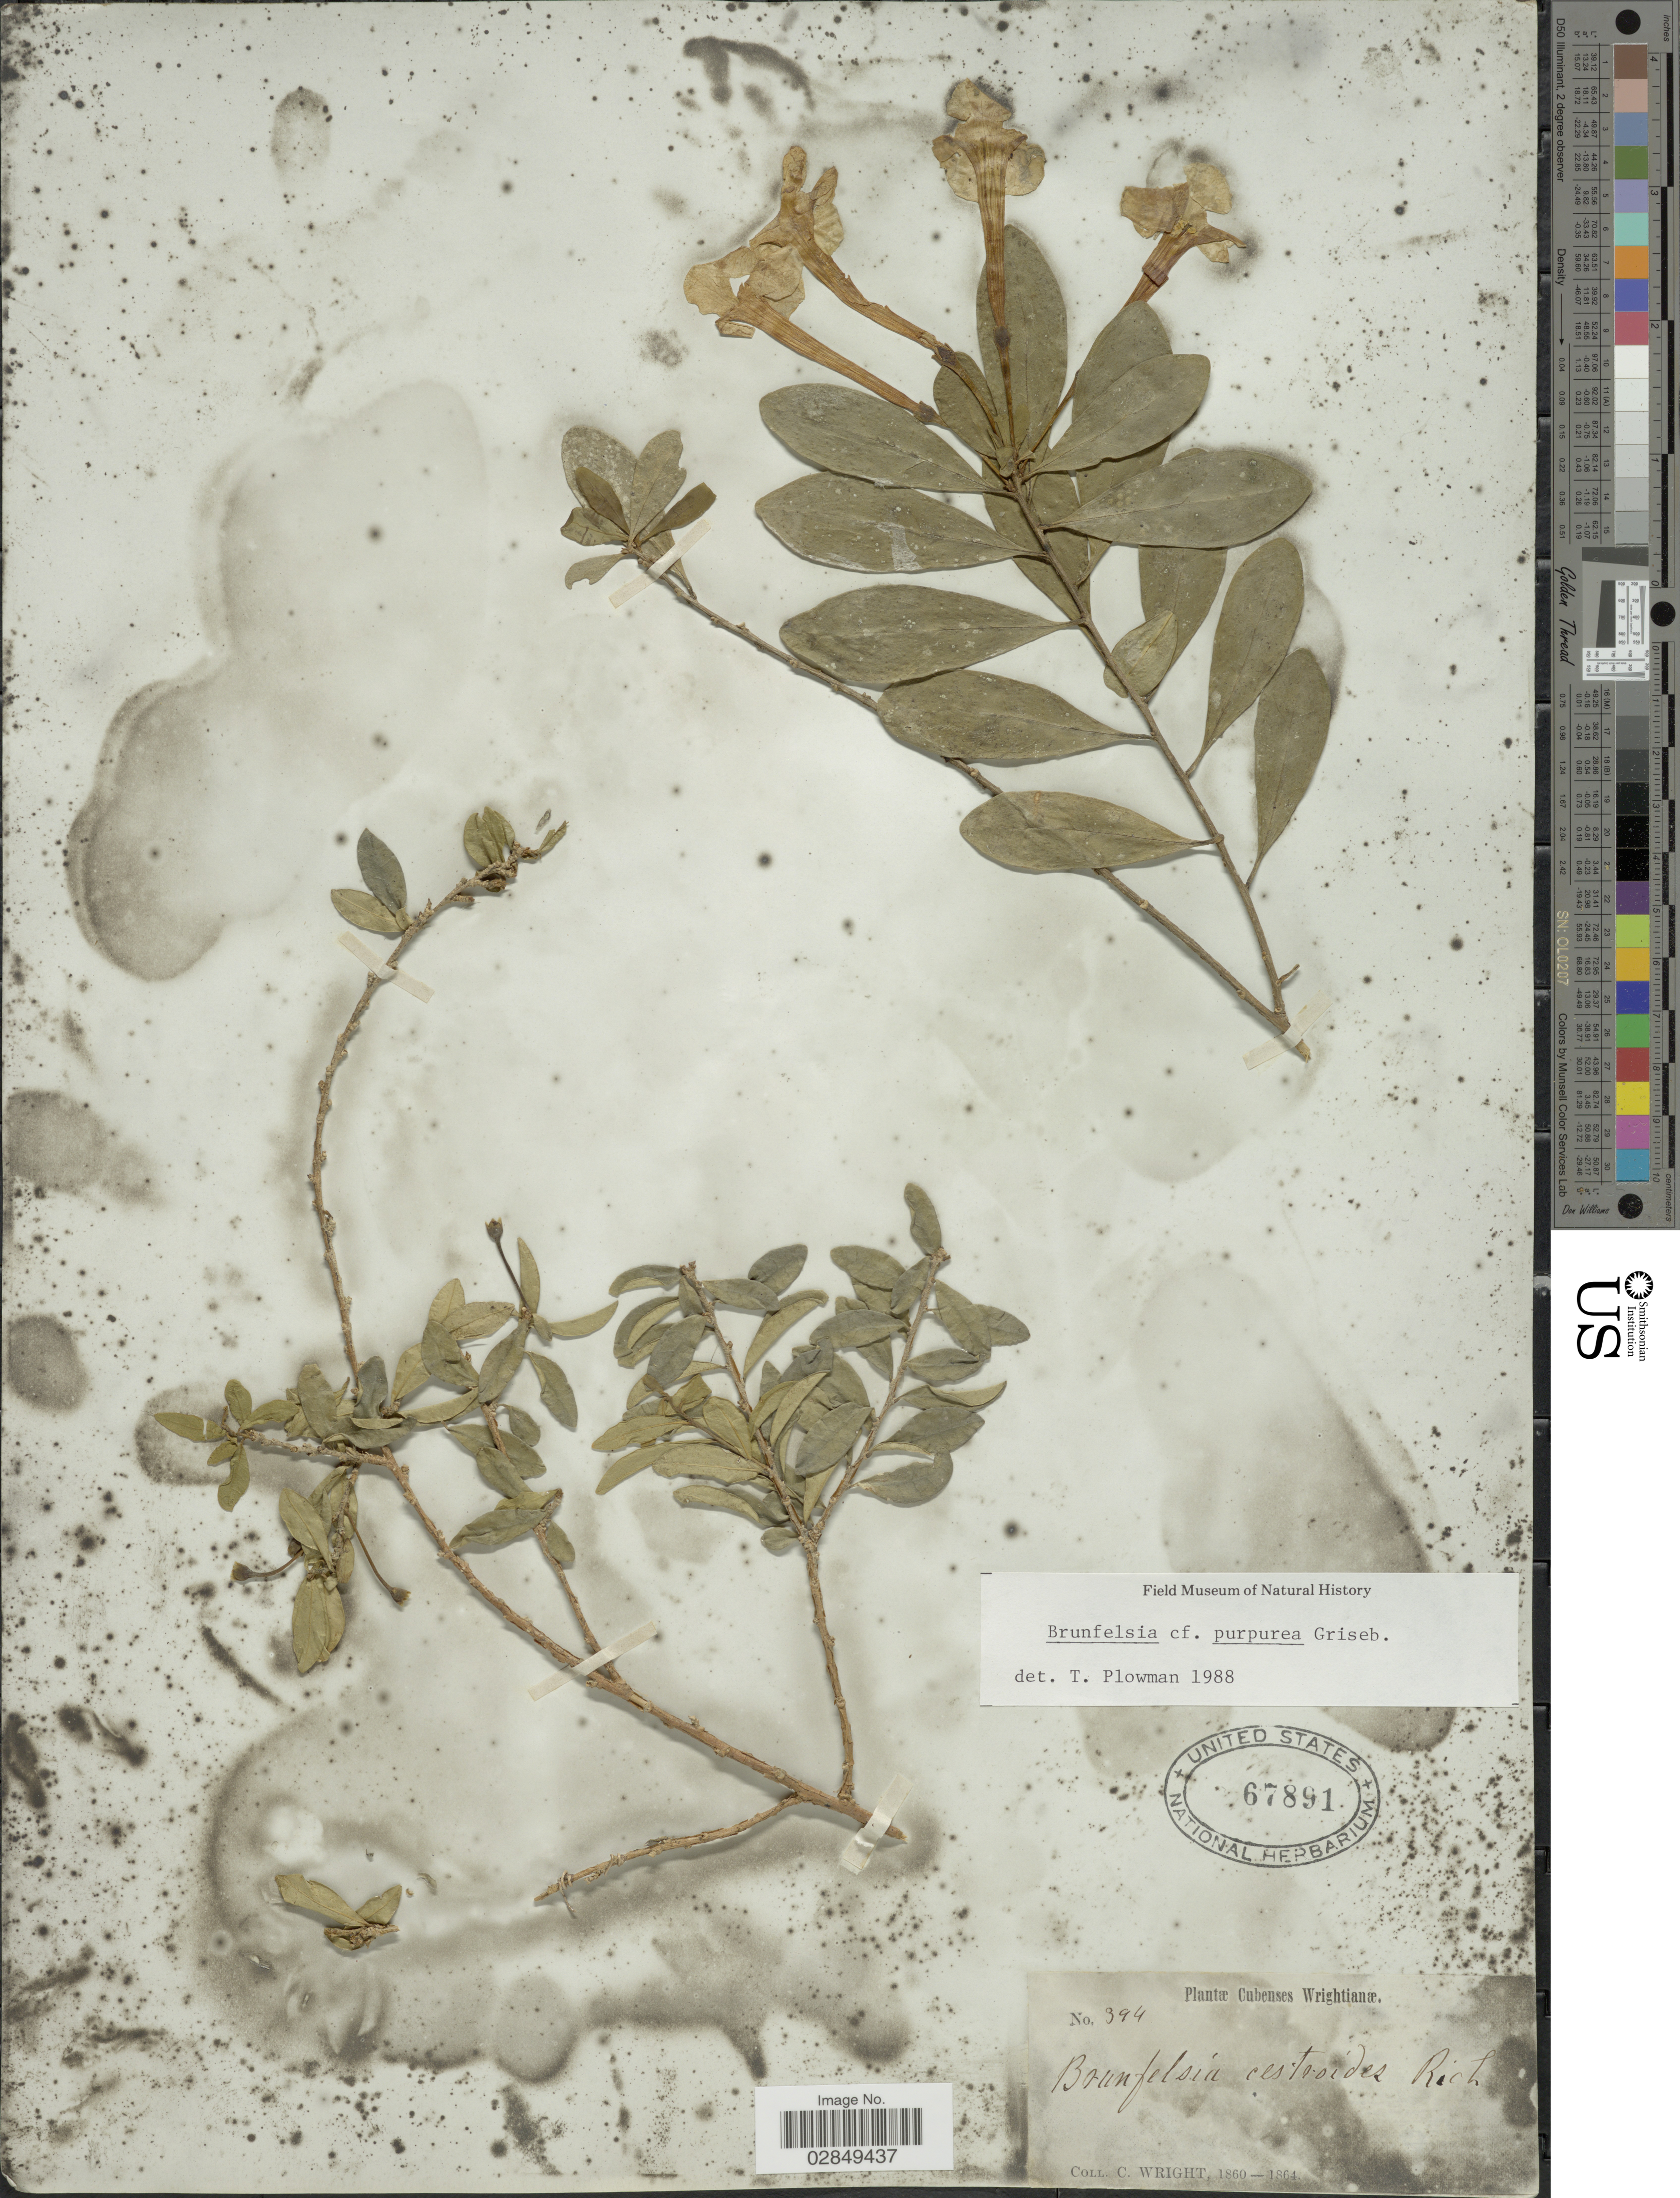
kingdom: Plantae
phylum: Tracheophyta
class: Magnoliopsida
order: Solanales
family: Solanaceae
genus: Brunfelsia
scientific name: Brunfelsia purpurea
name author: Griseb.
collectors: C. Wright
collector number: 394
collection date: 1860/1864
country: Cuba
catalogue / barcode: US 67891